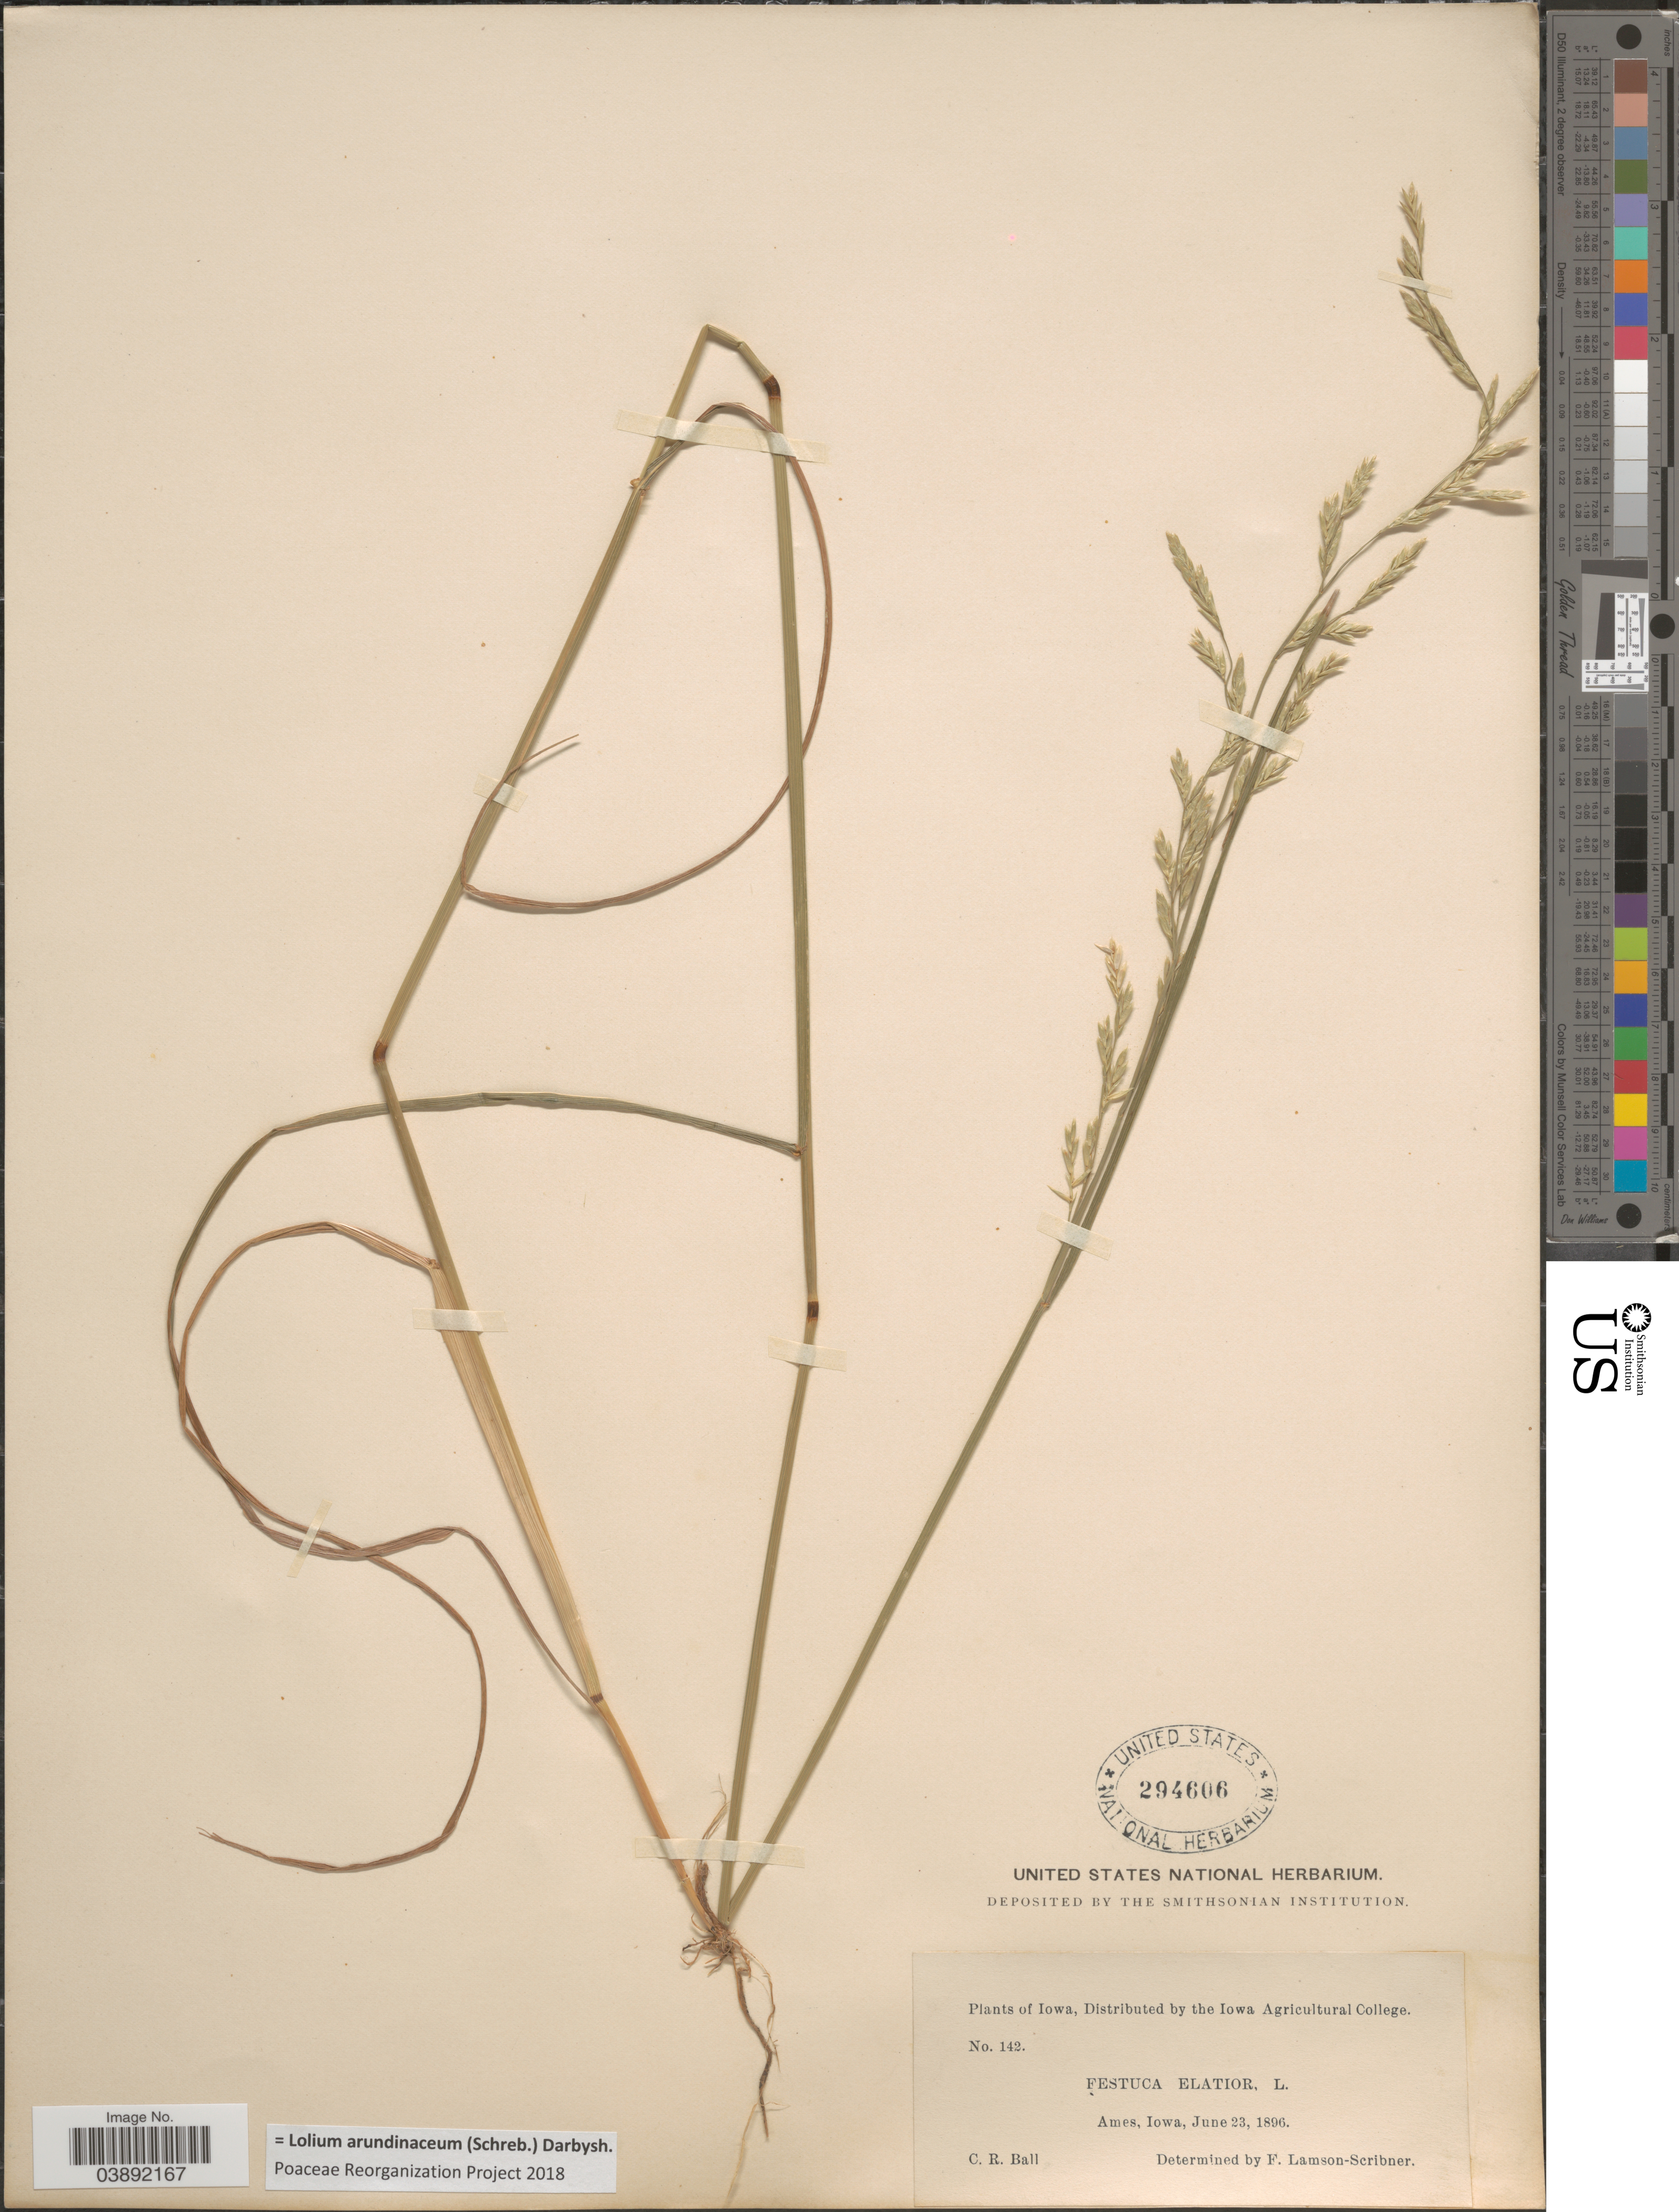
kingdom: Plantae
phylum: Tracheophyta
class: Liliopsida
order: Poales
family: Poaceae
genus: Lolium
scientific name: Lolium arundinaceum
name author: (Schreb.) Darbysh.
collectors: C. R. Ball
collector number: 142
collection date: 1896-06-23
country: United States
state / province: Iowa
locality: Ames.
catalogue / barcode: US 294606